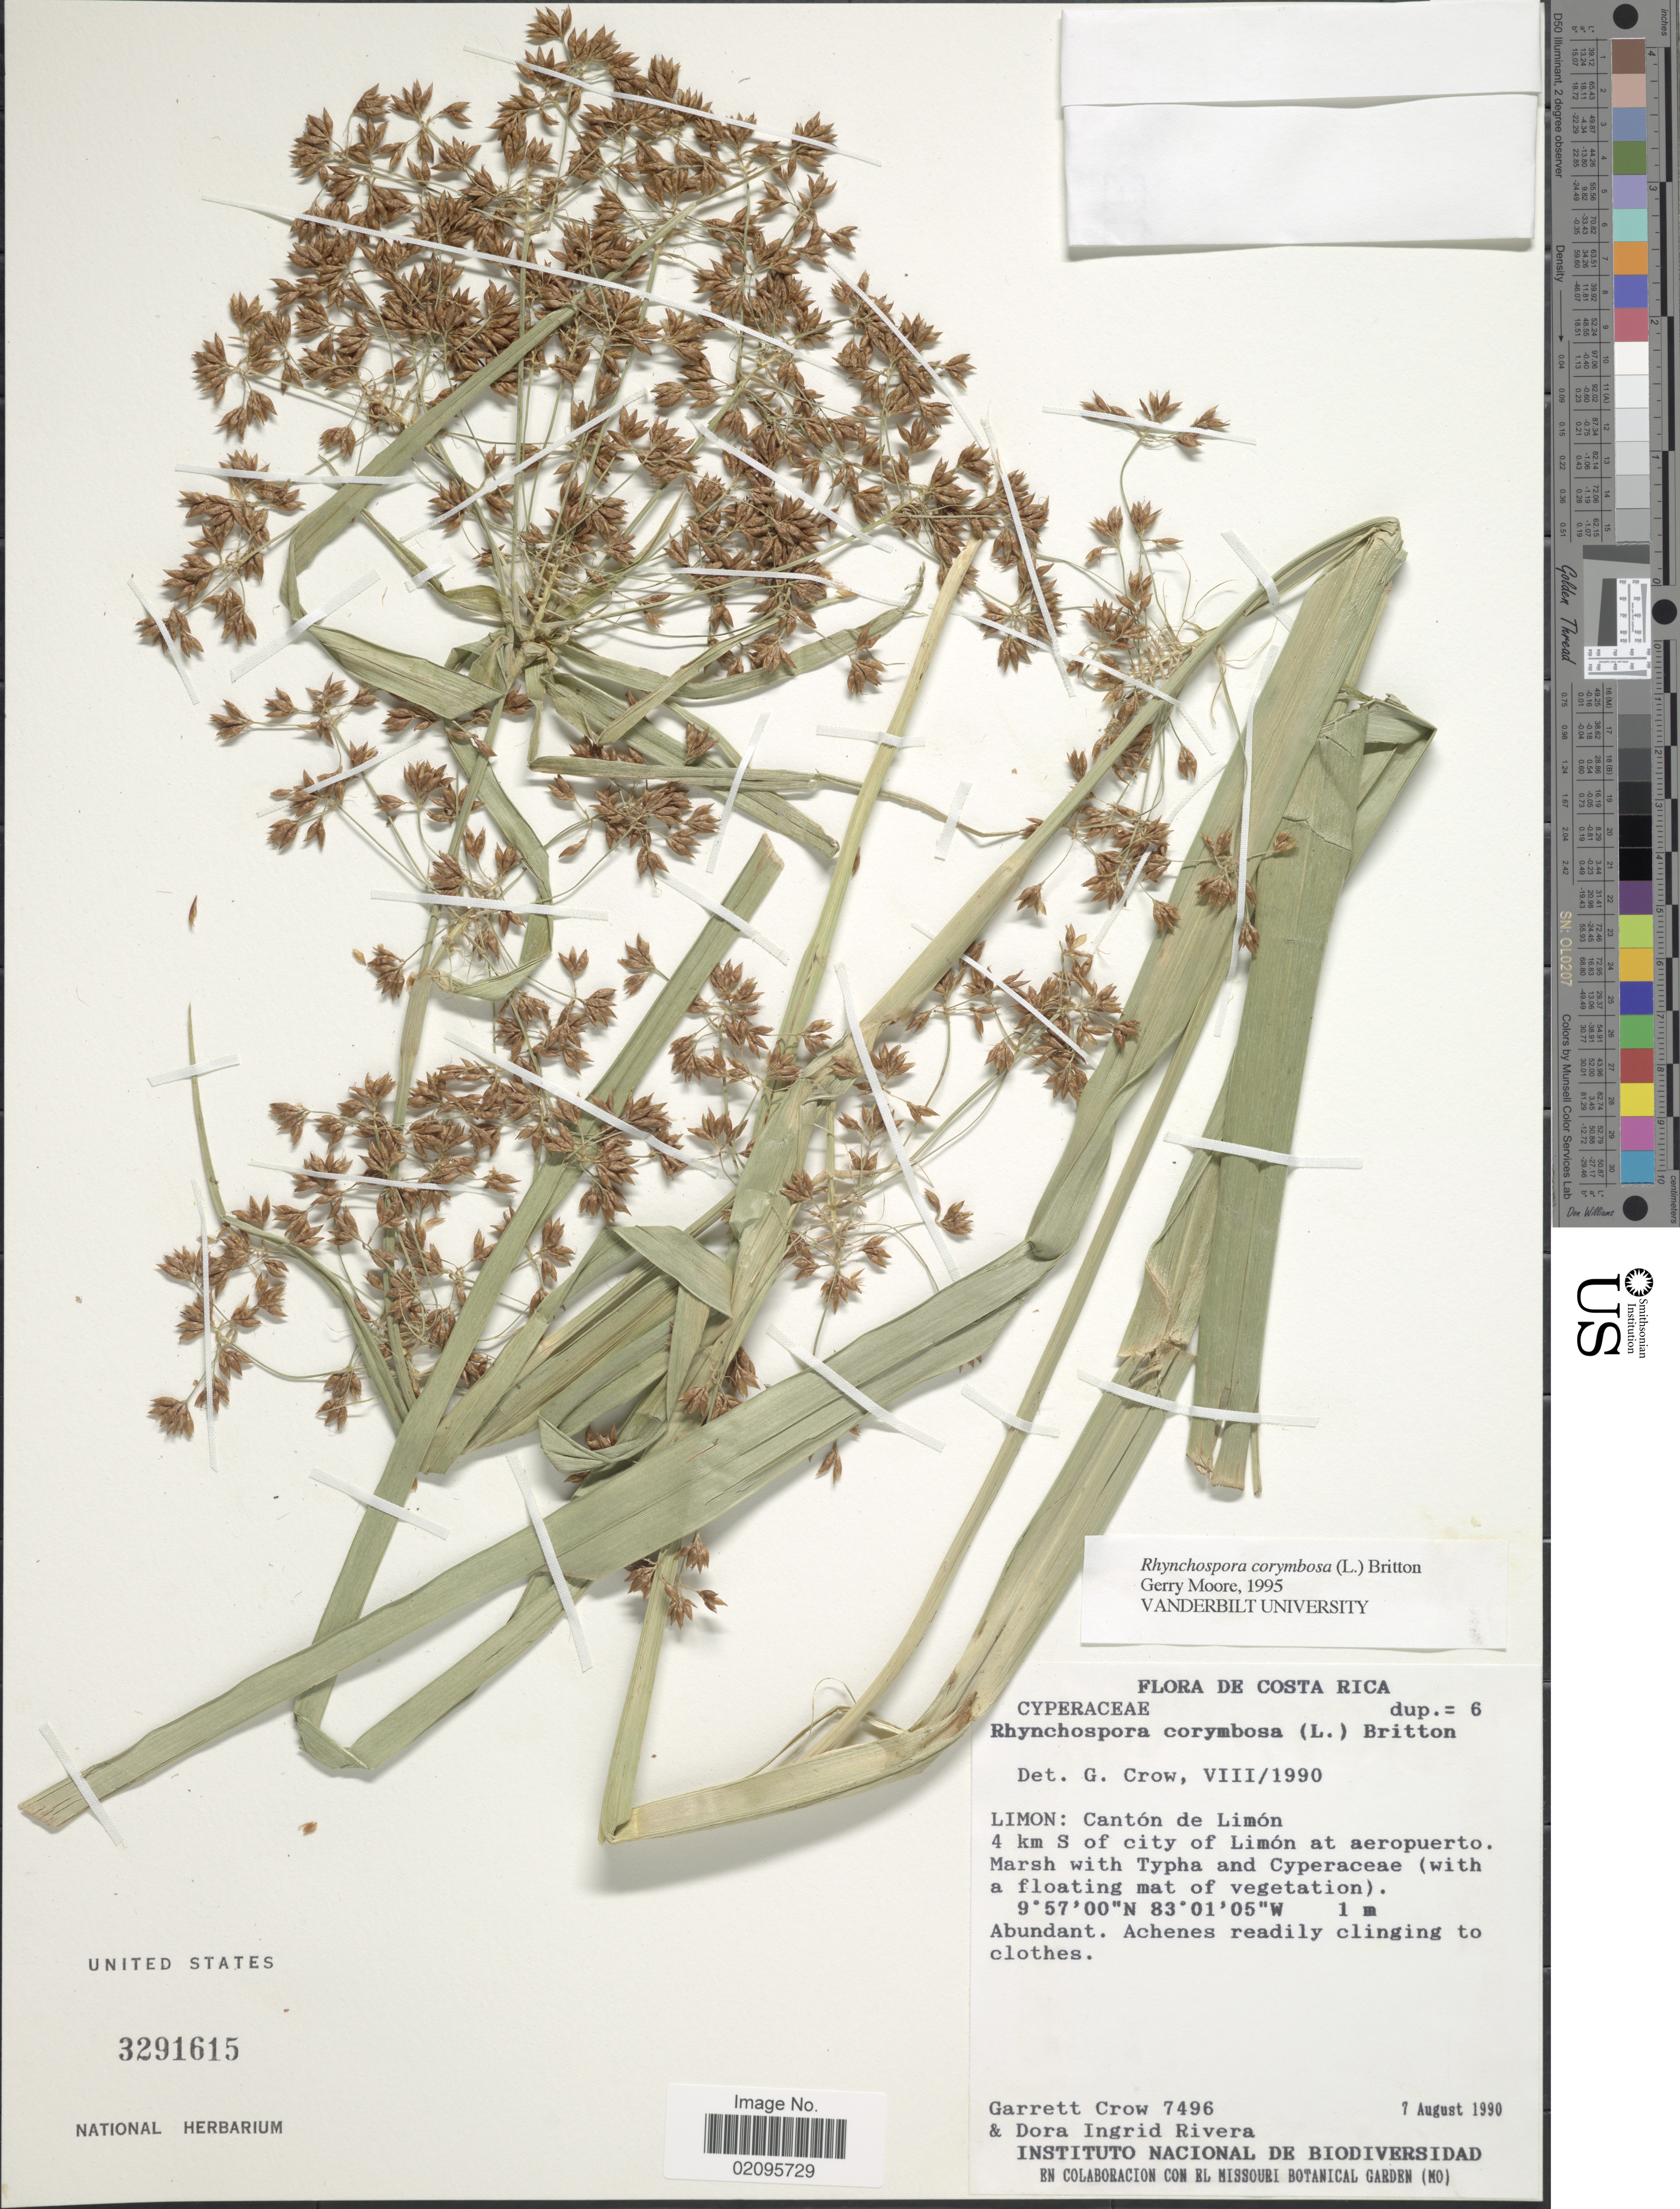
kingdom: Plantae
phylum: Tracheophyta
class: Liliopsida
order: Poales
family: Cyperaceae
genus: Rhynchospora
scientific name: Rhynchospora corymbosa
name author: (L.) Britton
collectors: G. E. Crow & D. I. Rivera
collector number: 7496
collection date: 1990-08-07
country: Costa Rica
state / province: Limón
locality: Canton de Limon, 4 km S of city of Limn at aeropuerto.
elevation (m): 1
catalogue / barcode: US 3291615